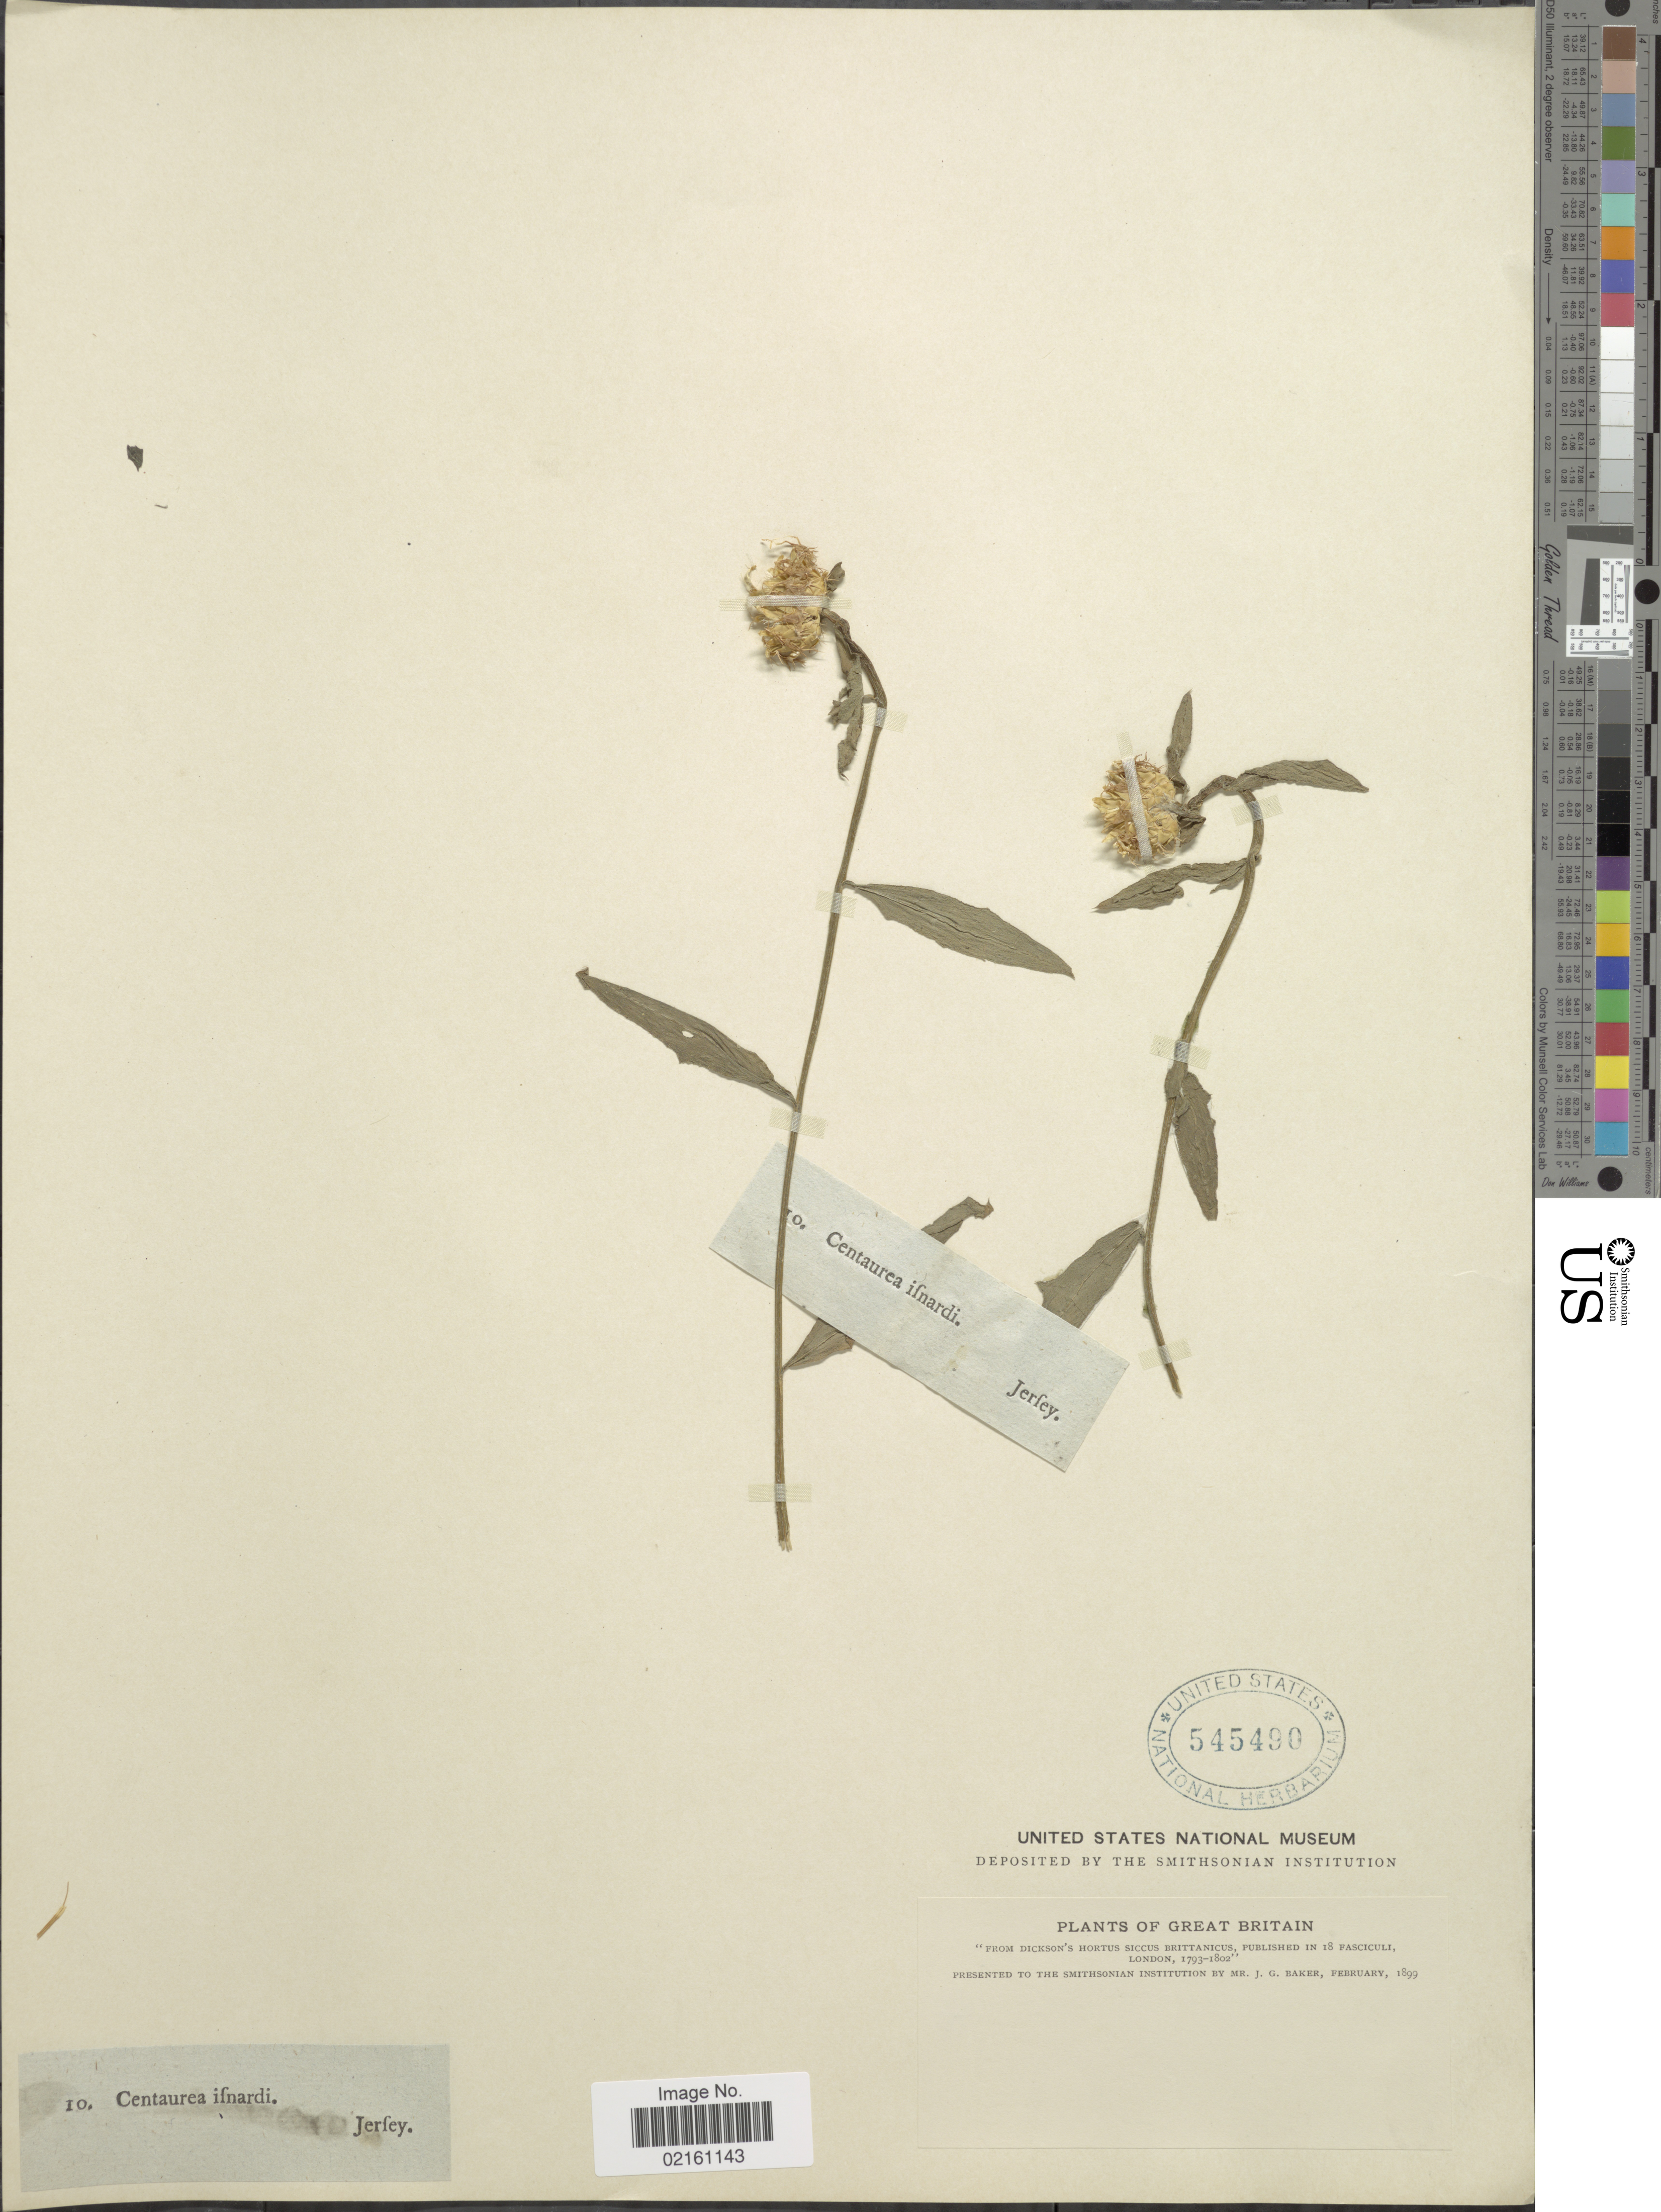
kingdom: Plantae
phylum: Tracheophyta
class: Magnoliopsida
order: Asterales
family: Asteraceae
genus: Centaurea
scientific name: Centaurea aspera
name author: L.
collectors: Jerfey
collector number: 10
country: United Kingdom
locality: Great Britain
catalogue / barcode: US 545490